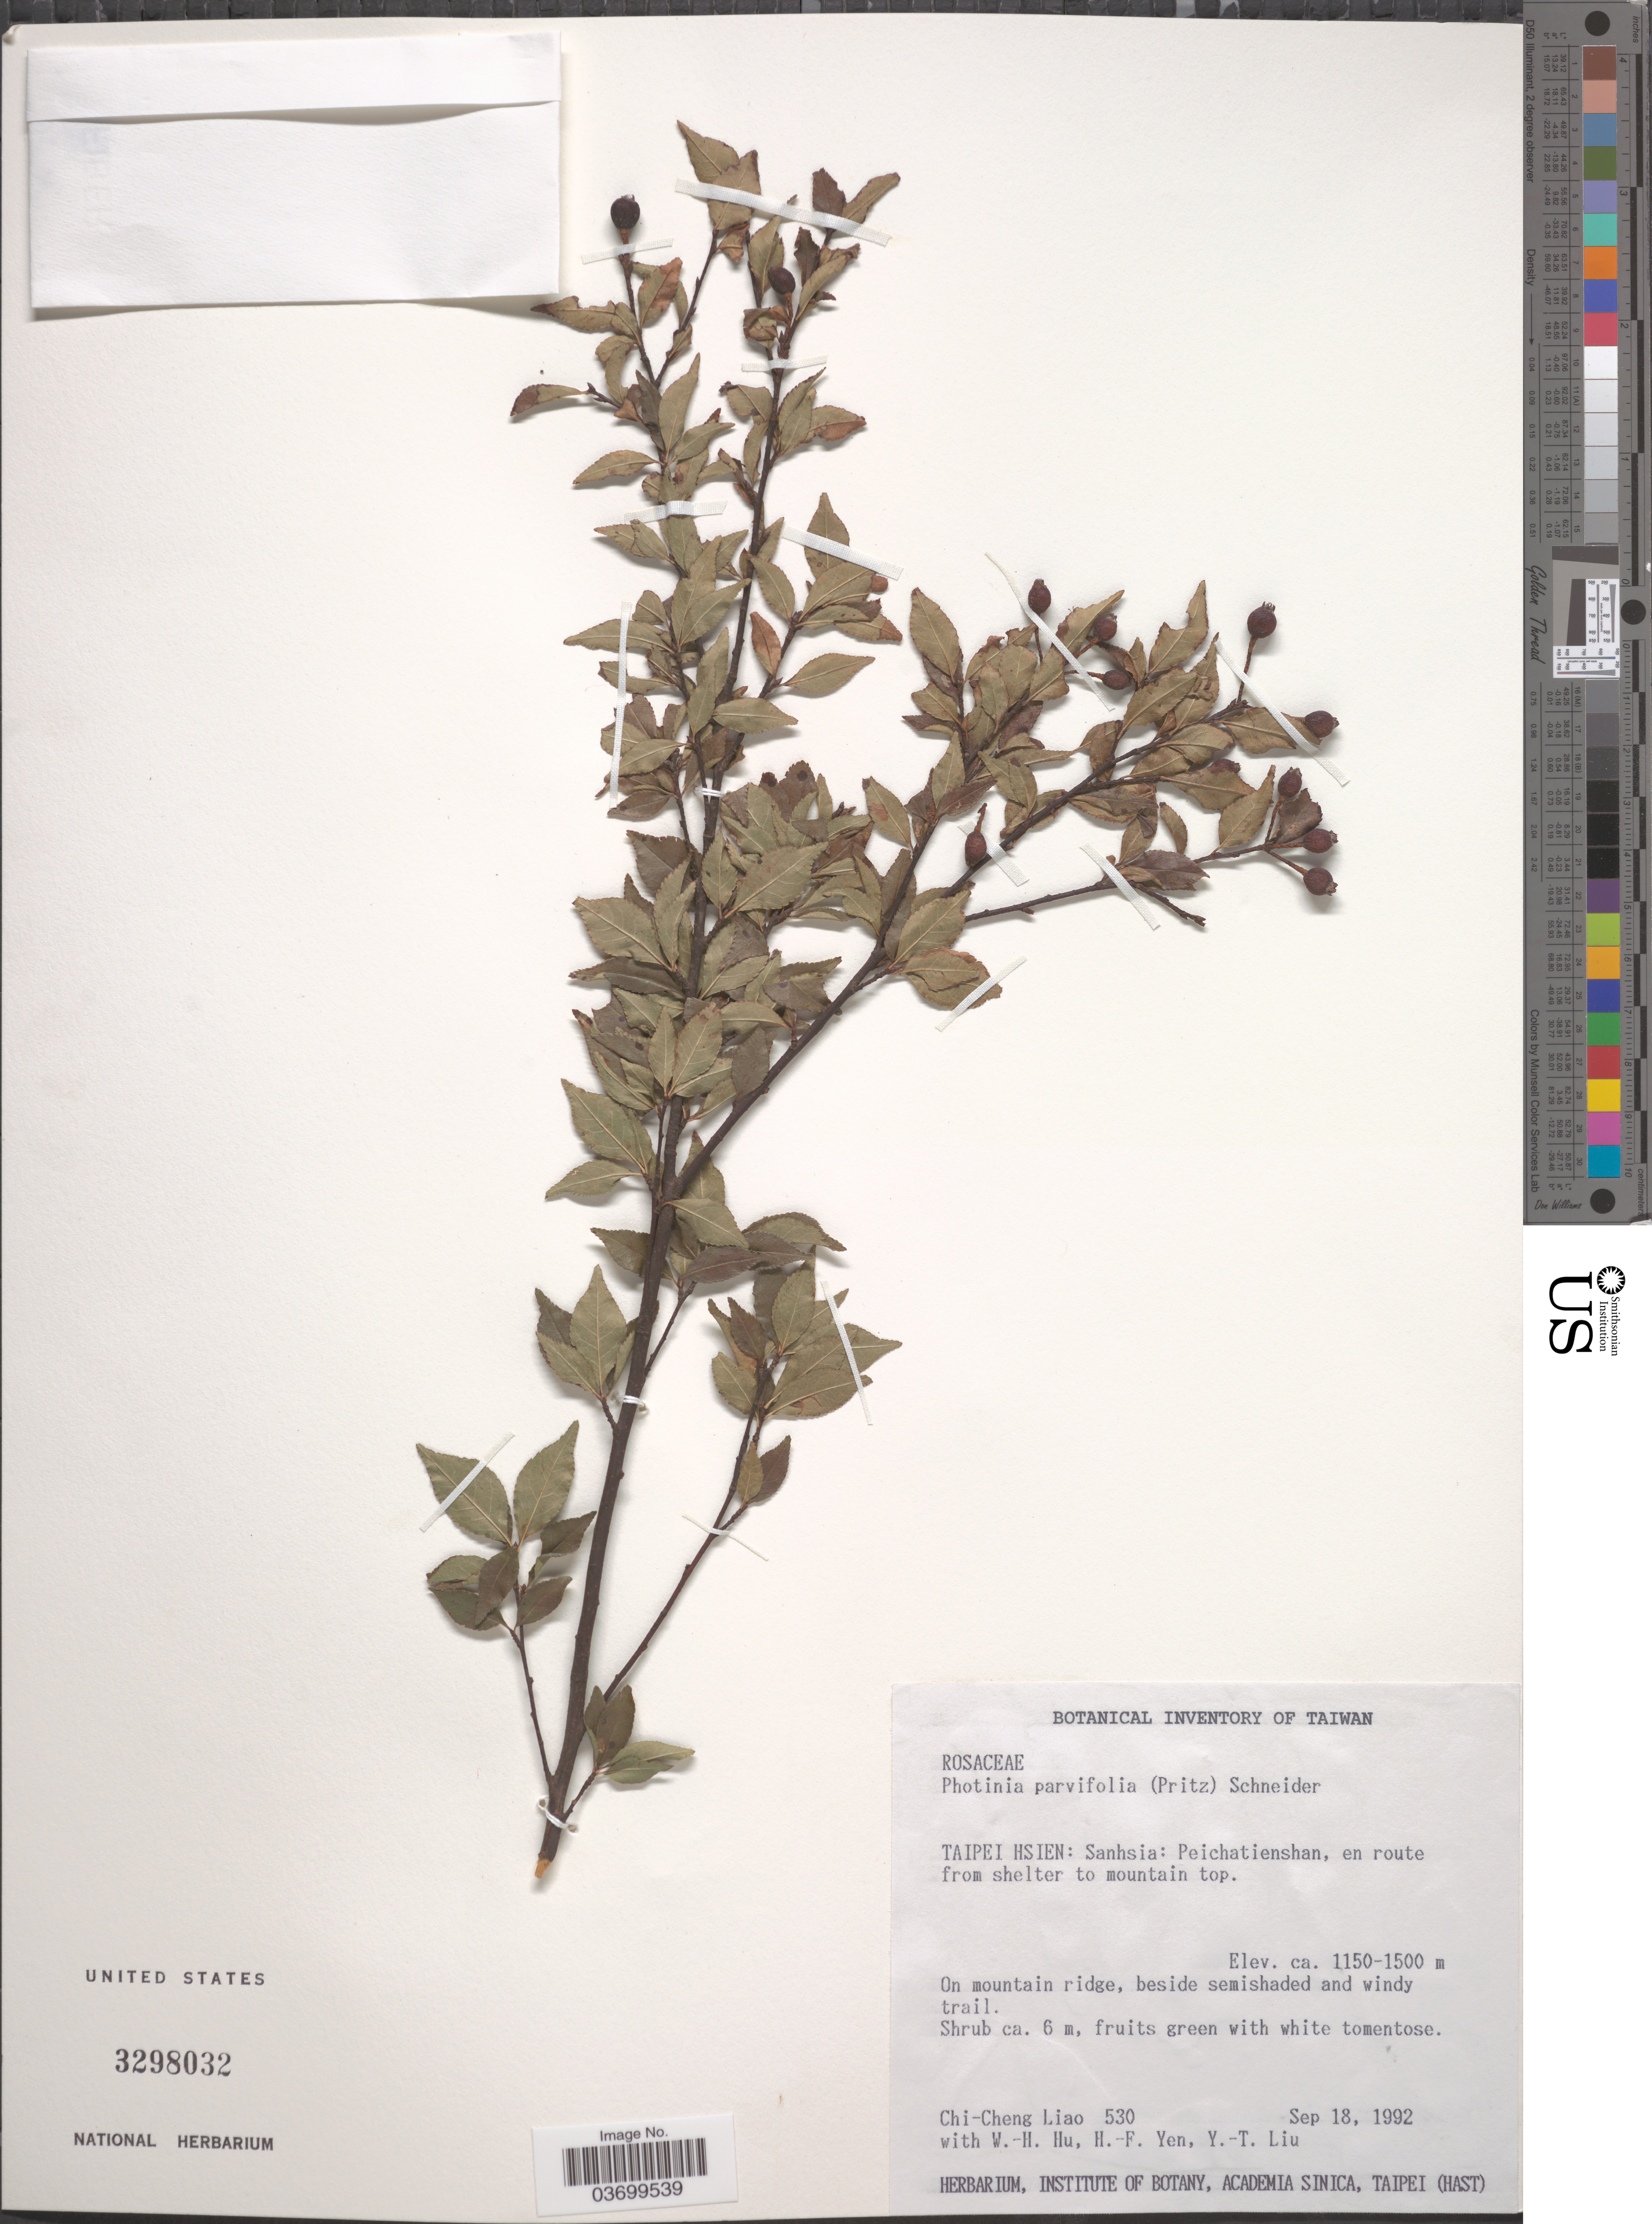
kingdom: Plantae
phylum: Tracheophyta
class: Magnoliopsida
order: Rosales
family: Rosaceae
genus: Photinia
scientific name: Photinia parvifolia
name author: (E. Pritz.) C.K. Schneid.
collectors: C. Liao, W. H. Hu, H. Yen & Y. Liu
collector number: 530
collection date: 1992-09-18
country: Taiwan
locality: Taipei Hsien: Sanhsia: Peichatienshan, en route from shelter to mountain top.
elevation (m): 1150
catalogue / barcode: US 3298032